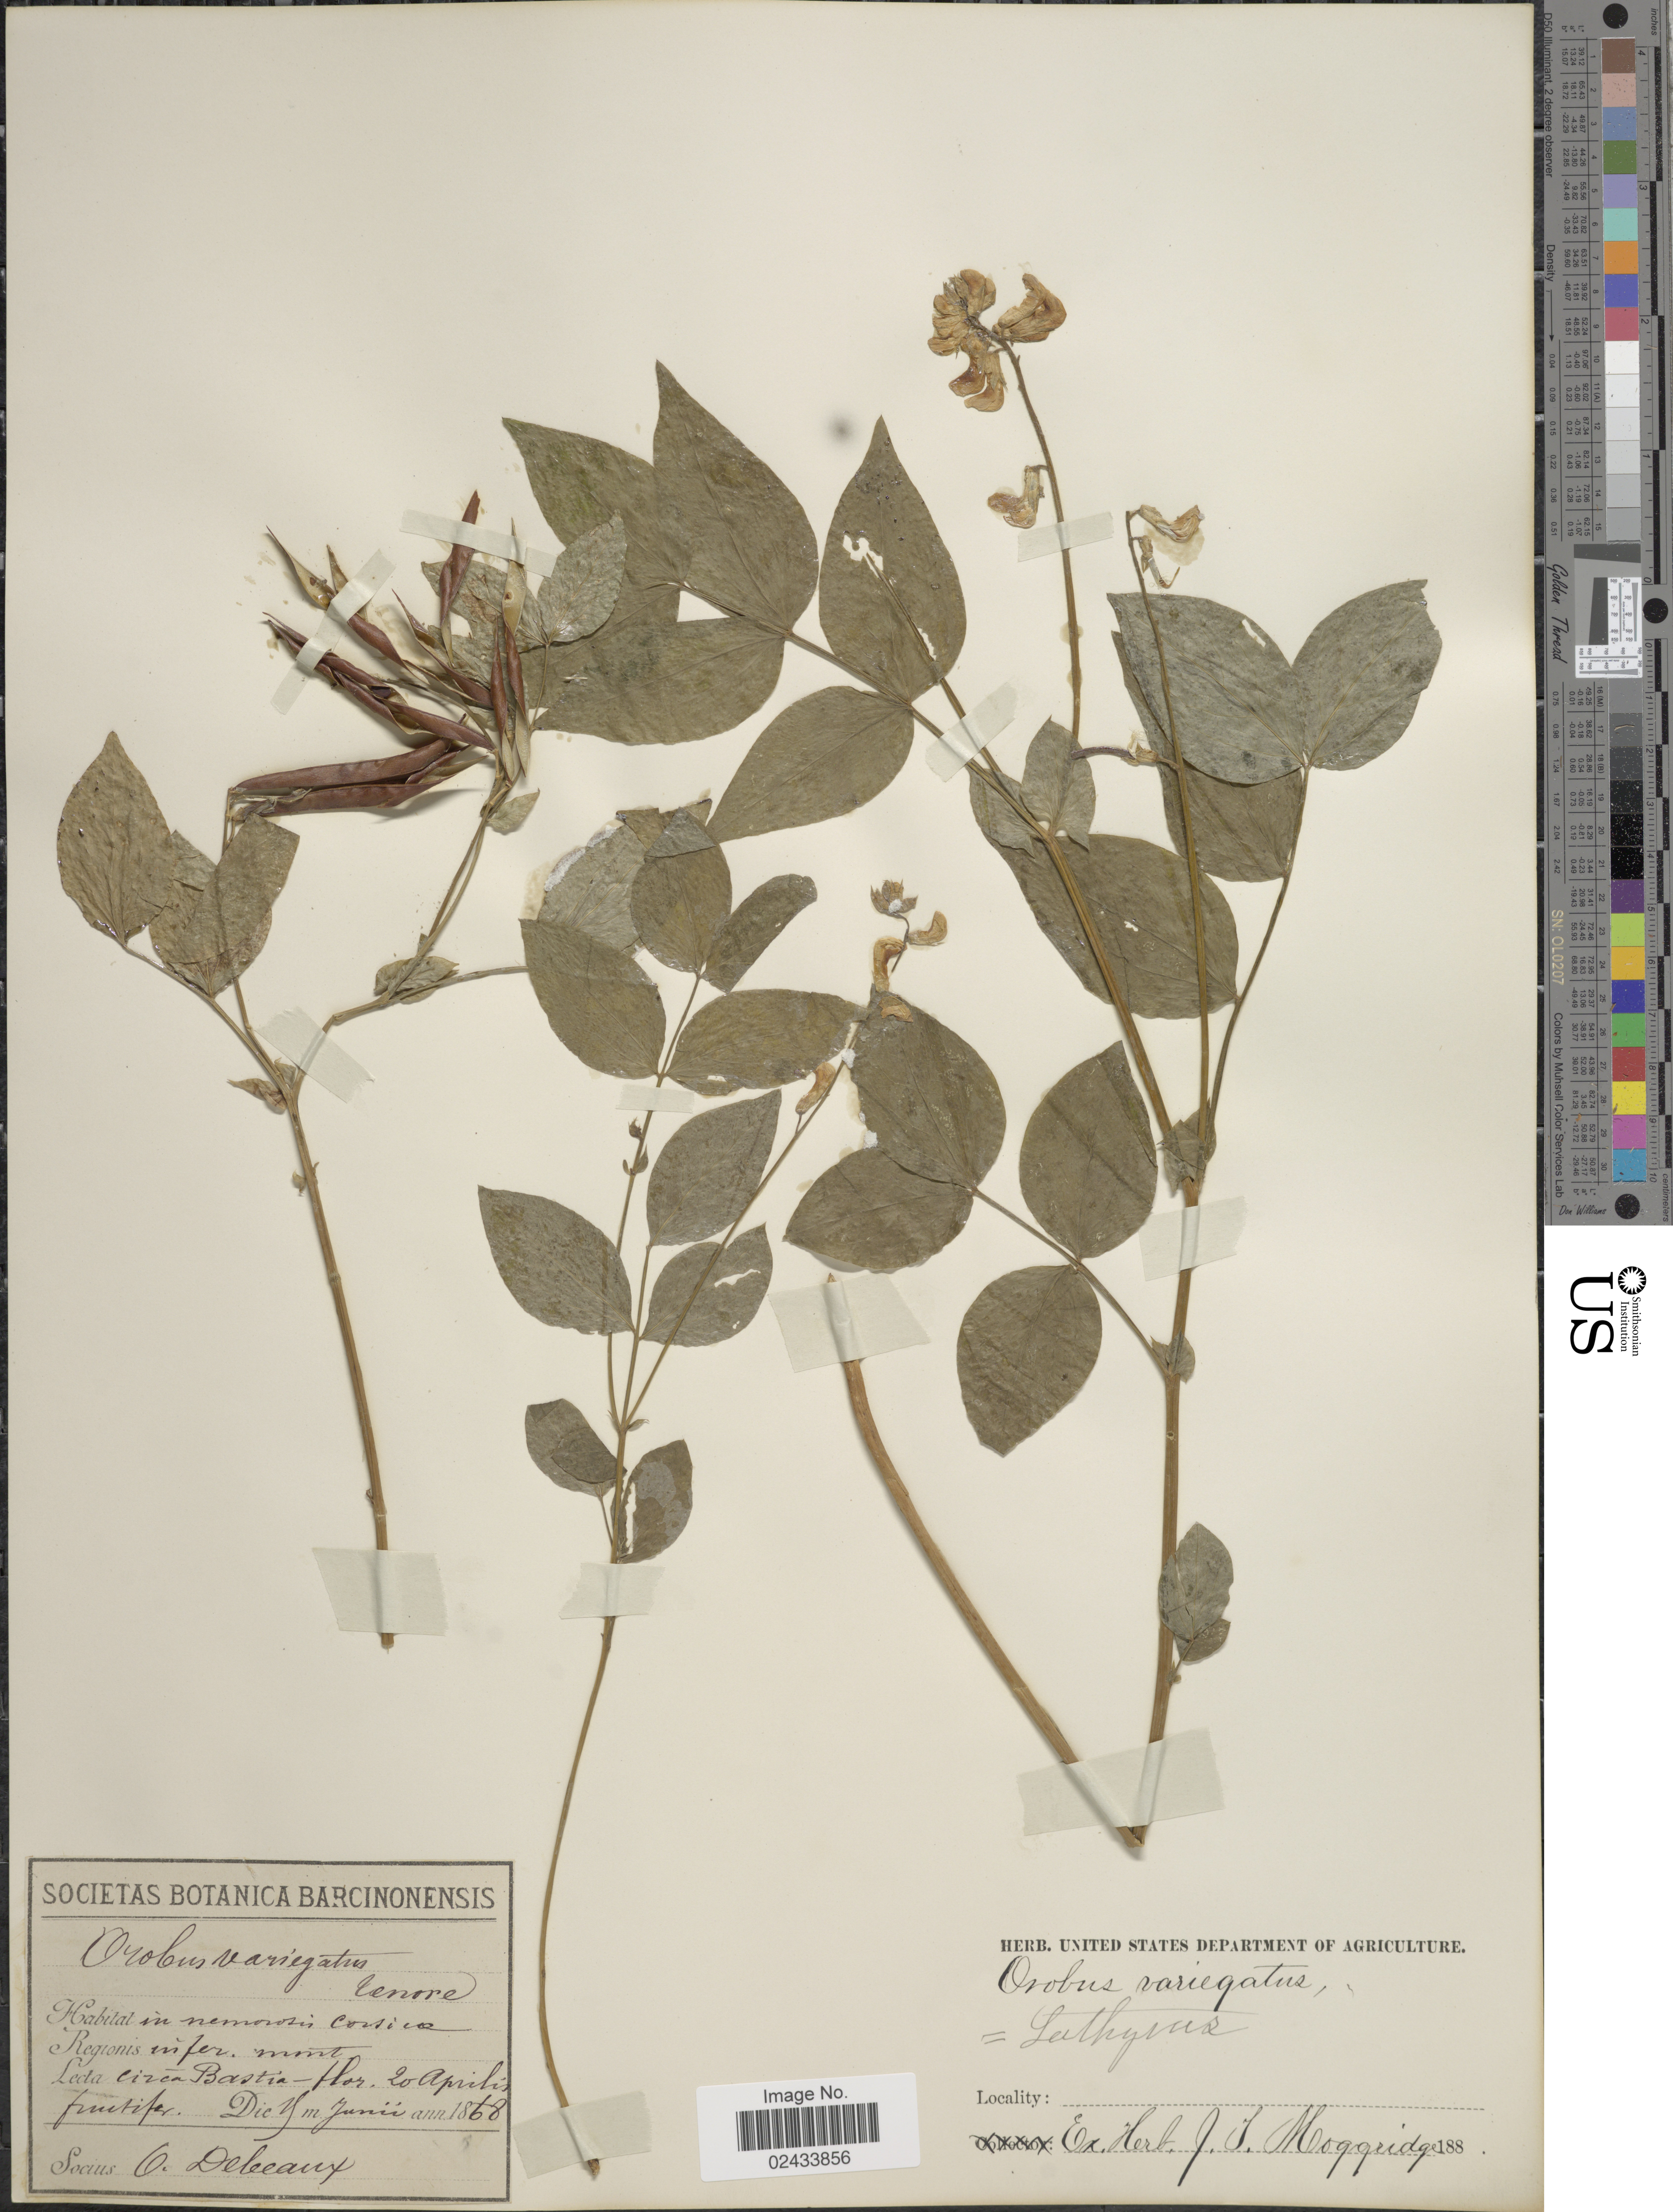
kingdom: Plantae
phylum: Tracheophyta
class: Magnoliopsida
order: Fabales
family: Fabaceae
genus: Lathyrus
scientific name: Lathyrus venetus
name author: (Mill.) Wohlf.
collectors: O. Debeaux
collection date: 1868-04-20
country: France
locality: Circa Bastia - flor [interpreted]